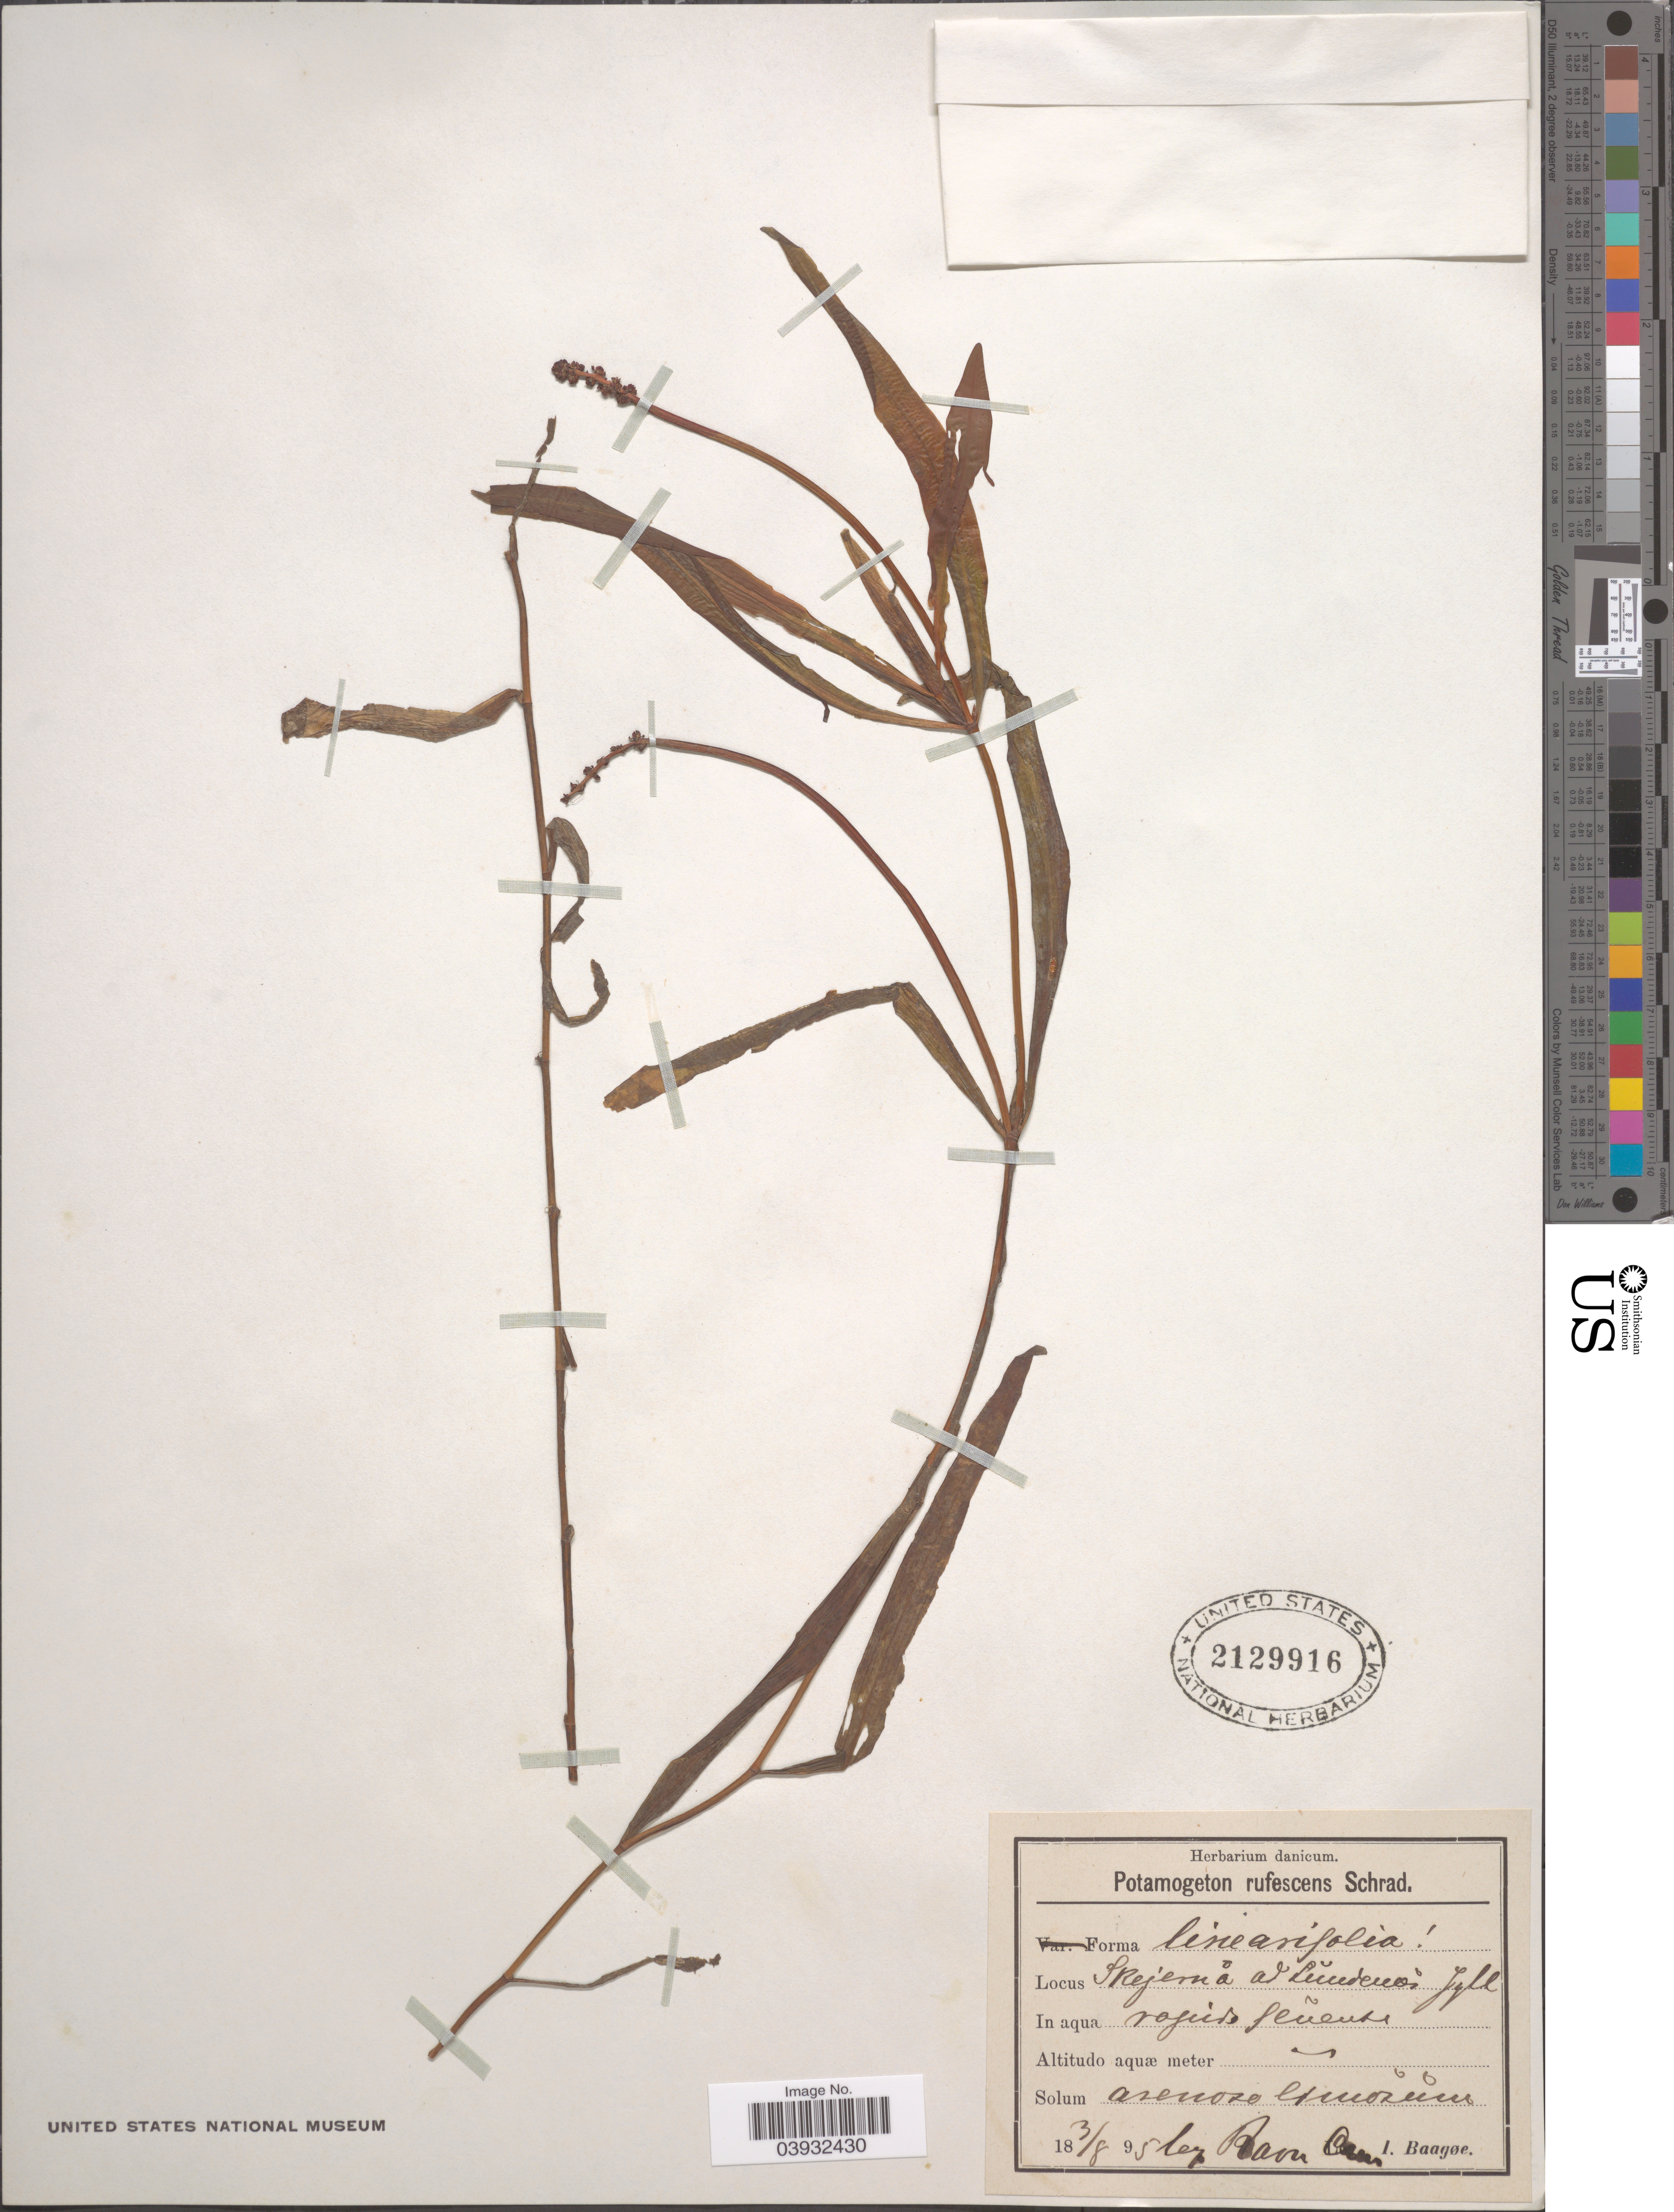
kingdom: Plantae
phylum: Tracheophyta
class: Liliopsida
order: Alismatales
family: Potamogetonaceae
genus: Potamogeton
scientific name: Potamogeton rufescens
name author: Schrad.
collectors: Ravn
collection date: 1895-08-03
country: Denmark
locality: Skjern å ad Lundenæs Jyll.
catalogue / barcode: US 2129916